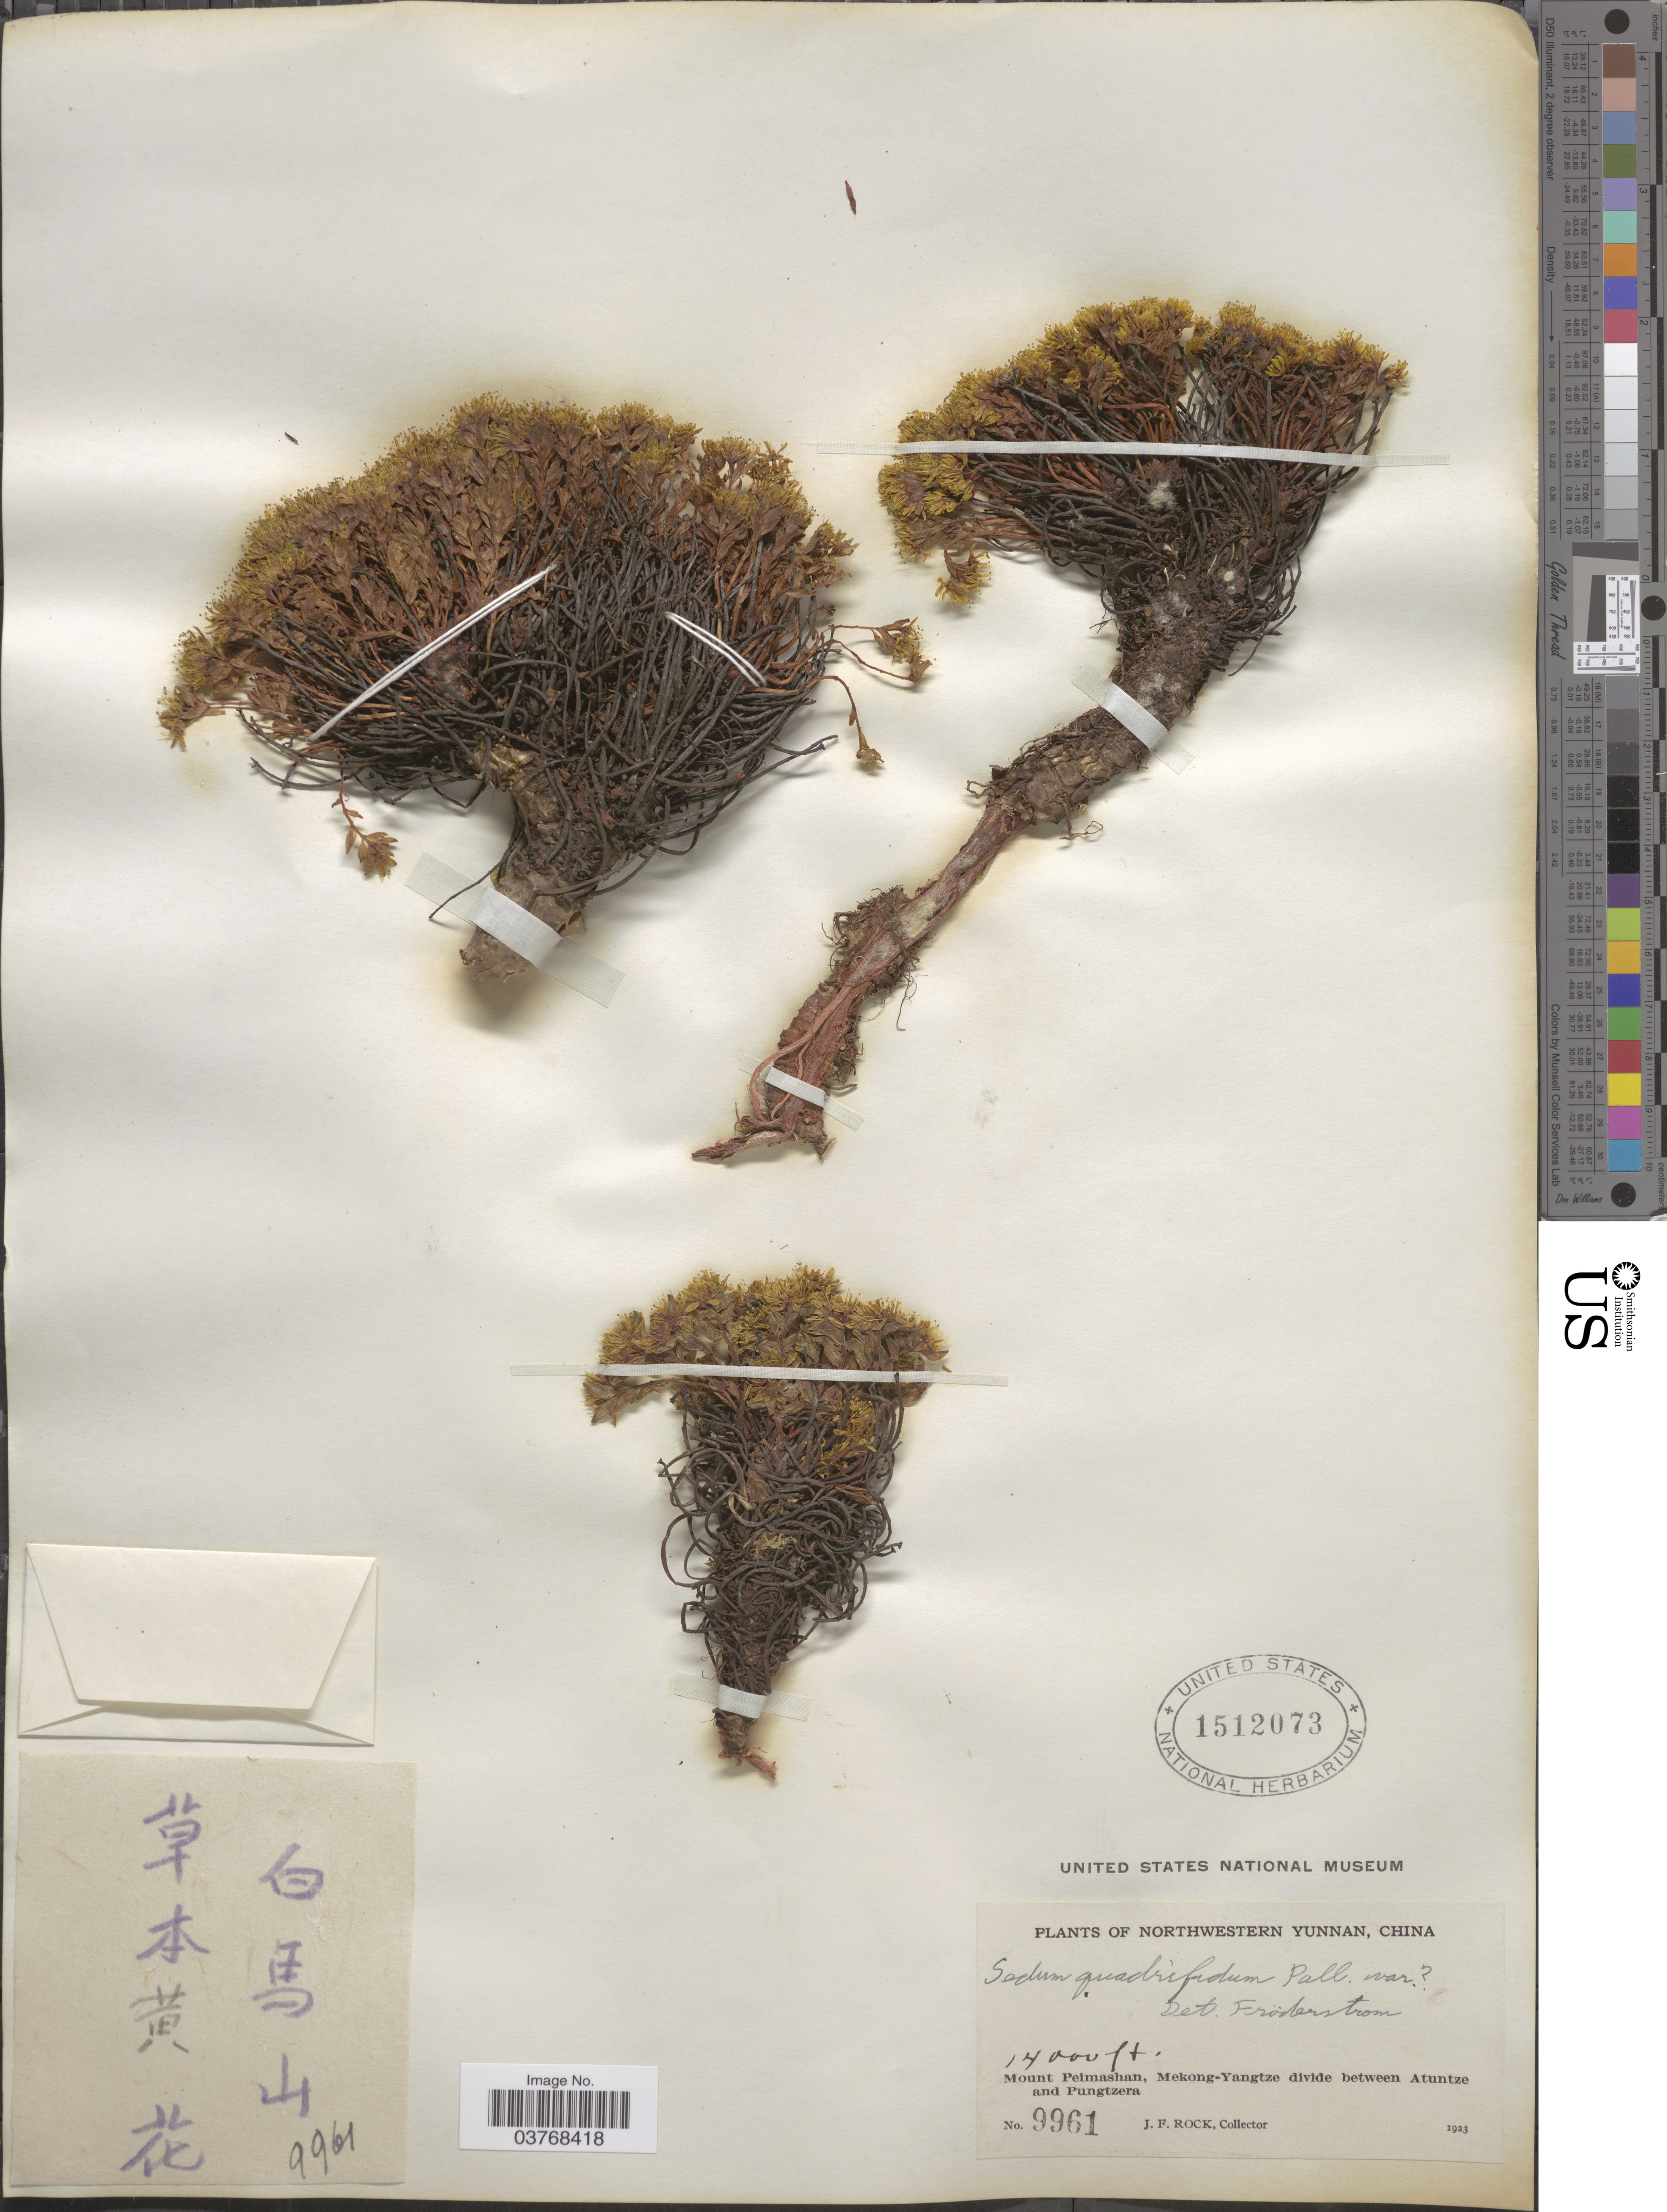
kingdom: Plantae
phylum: Tracheophyta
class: Magnoliopsida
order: Saxifragales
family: Crassulaceae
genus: Rhodiola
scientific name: Rhodiola quadrifida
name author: (Pall.) Fisch. & C.A. Mey.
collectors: J. Rock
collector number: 9961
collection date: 1923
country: China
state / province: Yunnan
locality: Northwestern Yunnan. Mount Peimashan, Mekong-Yangtze divide between Atuntze and Pungtzera.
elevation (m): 4267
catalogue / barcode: US 1512073